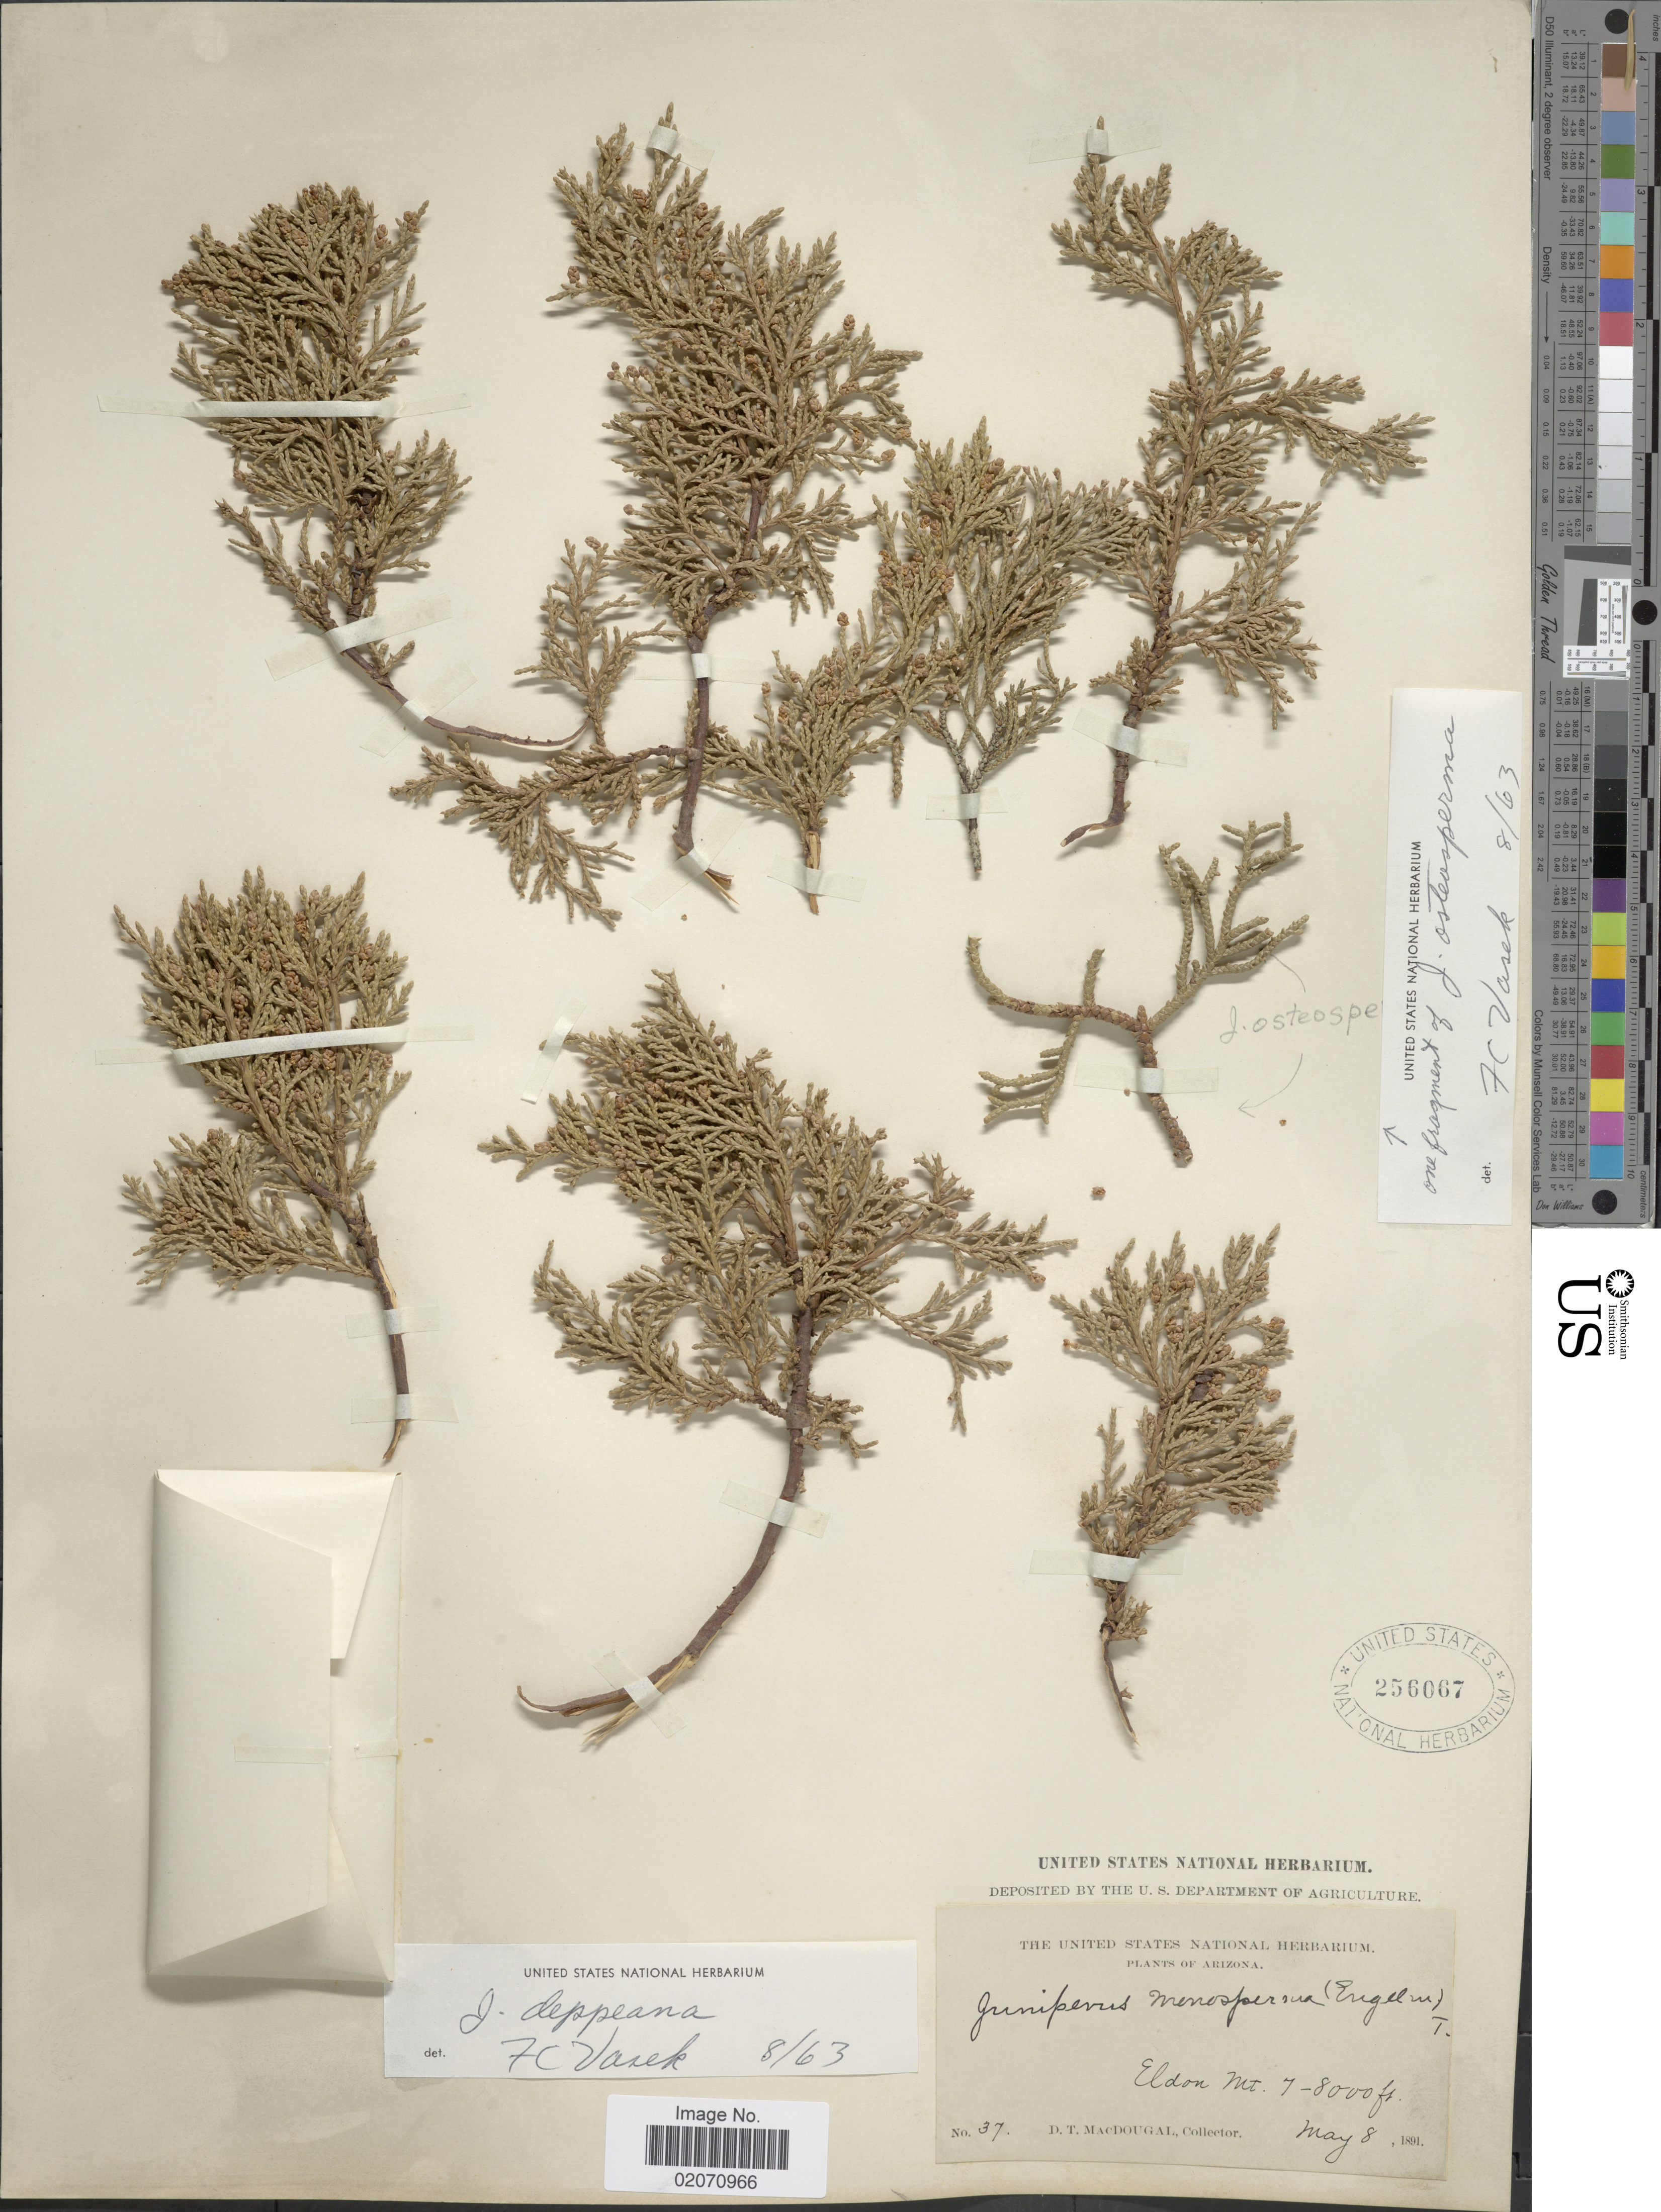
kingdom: Plantae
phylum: Tracheophyta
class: Pinopsida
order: Pinales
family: Cupressaceae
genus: Juniperus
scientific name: Juniperus deppeana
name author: Steud.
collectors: D. T. MacDougal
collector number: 37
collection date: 1891-05-08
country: United States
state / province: Arizona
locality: Eldon Mt.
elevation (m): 2134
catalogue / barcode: US 256067